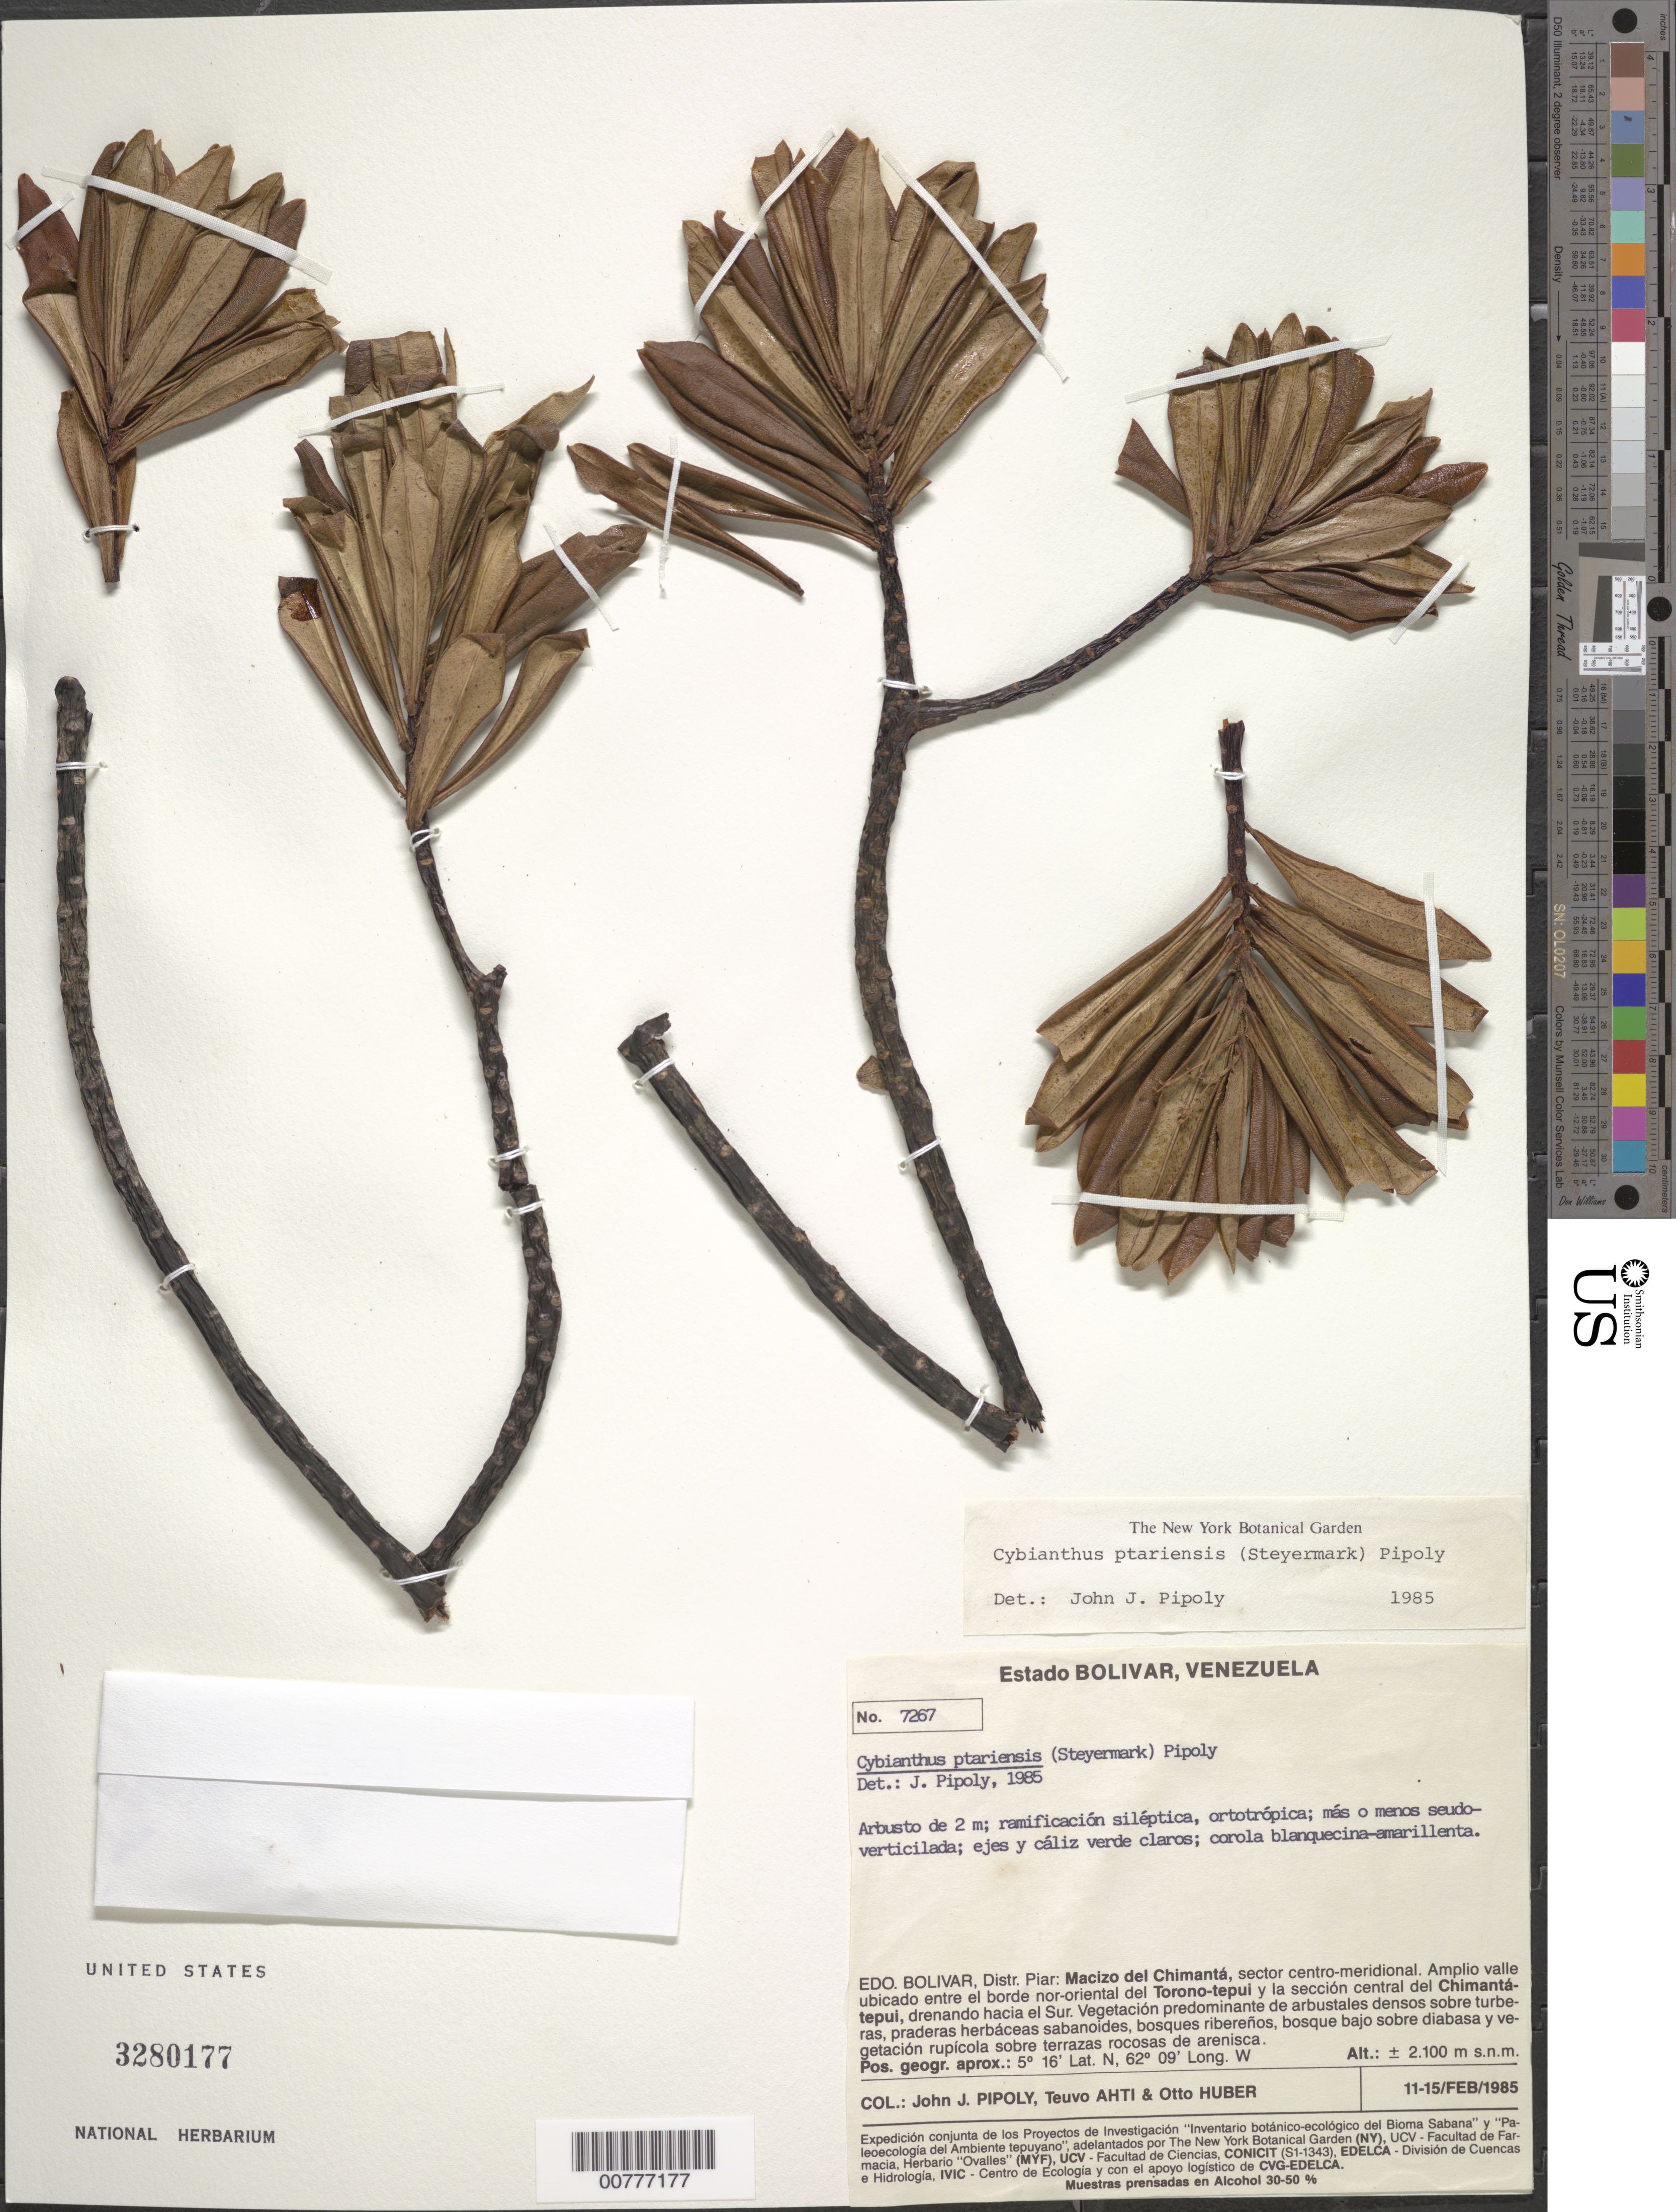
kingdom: Plantae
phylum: Tracheophyta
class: Magnoliopsida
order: Ericales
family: Primulaceae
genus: Cybianthus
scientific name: Cybianthus ptariensis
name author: (Steyerm.) Pipoly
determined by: Pipoly, J. J., III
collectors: J. J. Pipoly, T. T. Ahti & O. Huber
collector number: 7267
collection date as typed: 11-Feb-85 to 15-Feb-85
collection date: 1985-02-11/1985-02-15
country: Venezuela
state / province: Bolívar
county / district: Piar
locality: Macizo del Chimantá, sector centro-meridional; wide valley between the northwest side of the Torono-tepuí and the middle section of the Chimantá-tepuí, draining from the south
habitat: Vegetación predominante de arbustales denso sobre turberas, praderas herbáceas sabanoides, bosques ribereños, bosque bajo sobre diabasa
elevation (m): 2100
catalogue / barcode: US 3280177